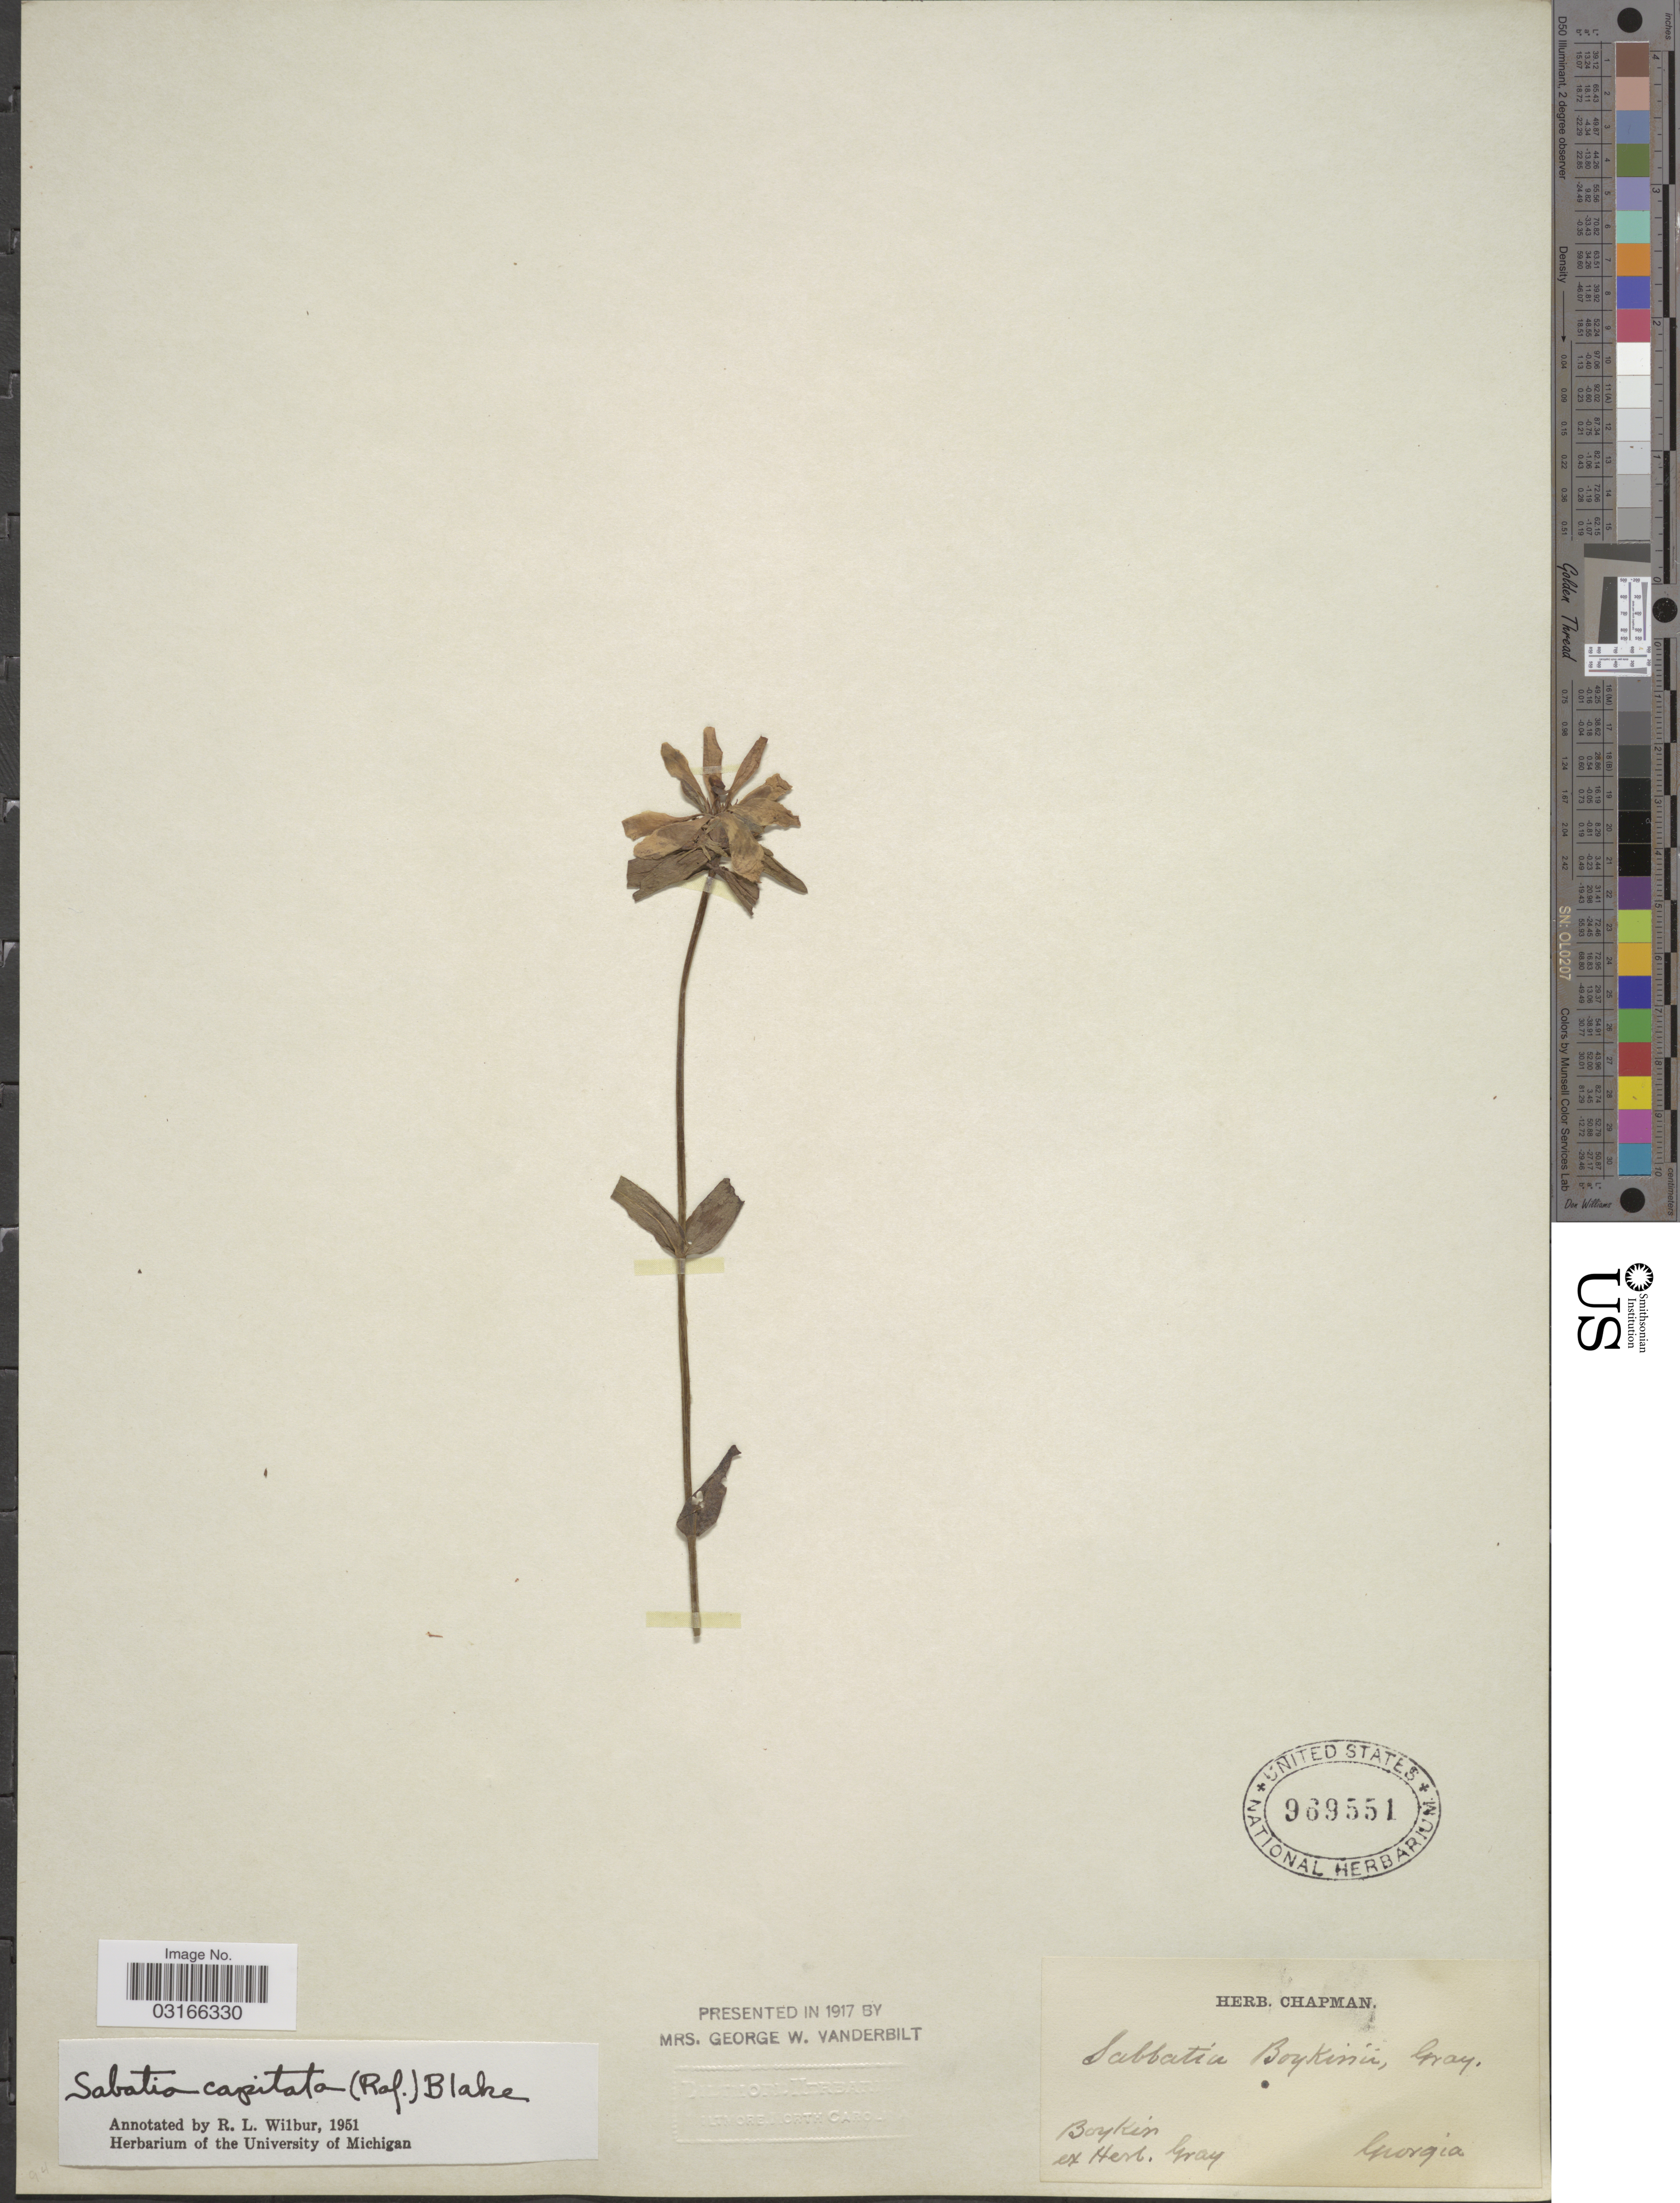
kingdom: Plantae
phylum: Tracheophyta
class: Magnoliopsida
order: Gentianales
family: Gentianaceae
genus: Sabatia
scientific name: Sabatia capitata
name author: (Raf.) S.F. Blake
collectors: ex herb. Gray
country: United States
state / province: Georgia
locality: Boykin.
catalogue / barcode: US 969551